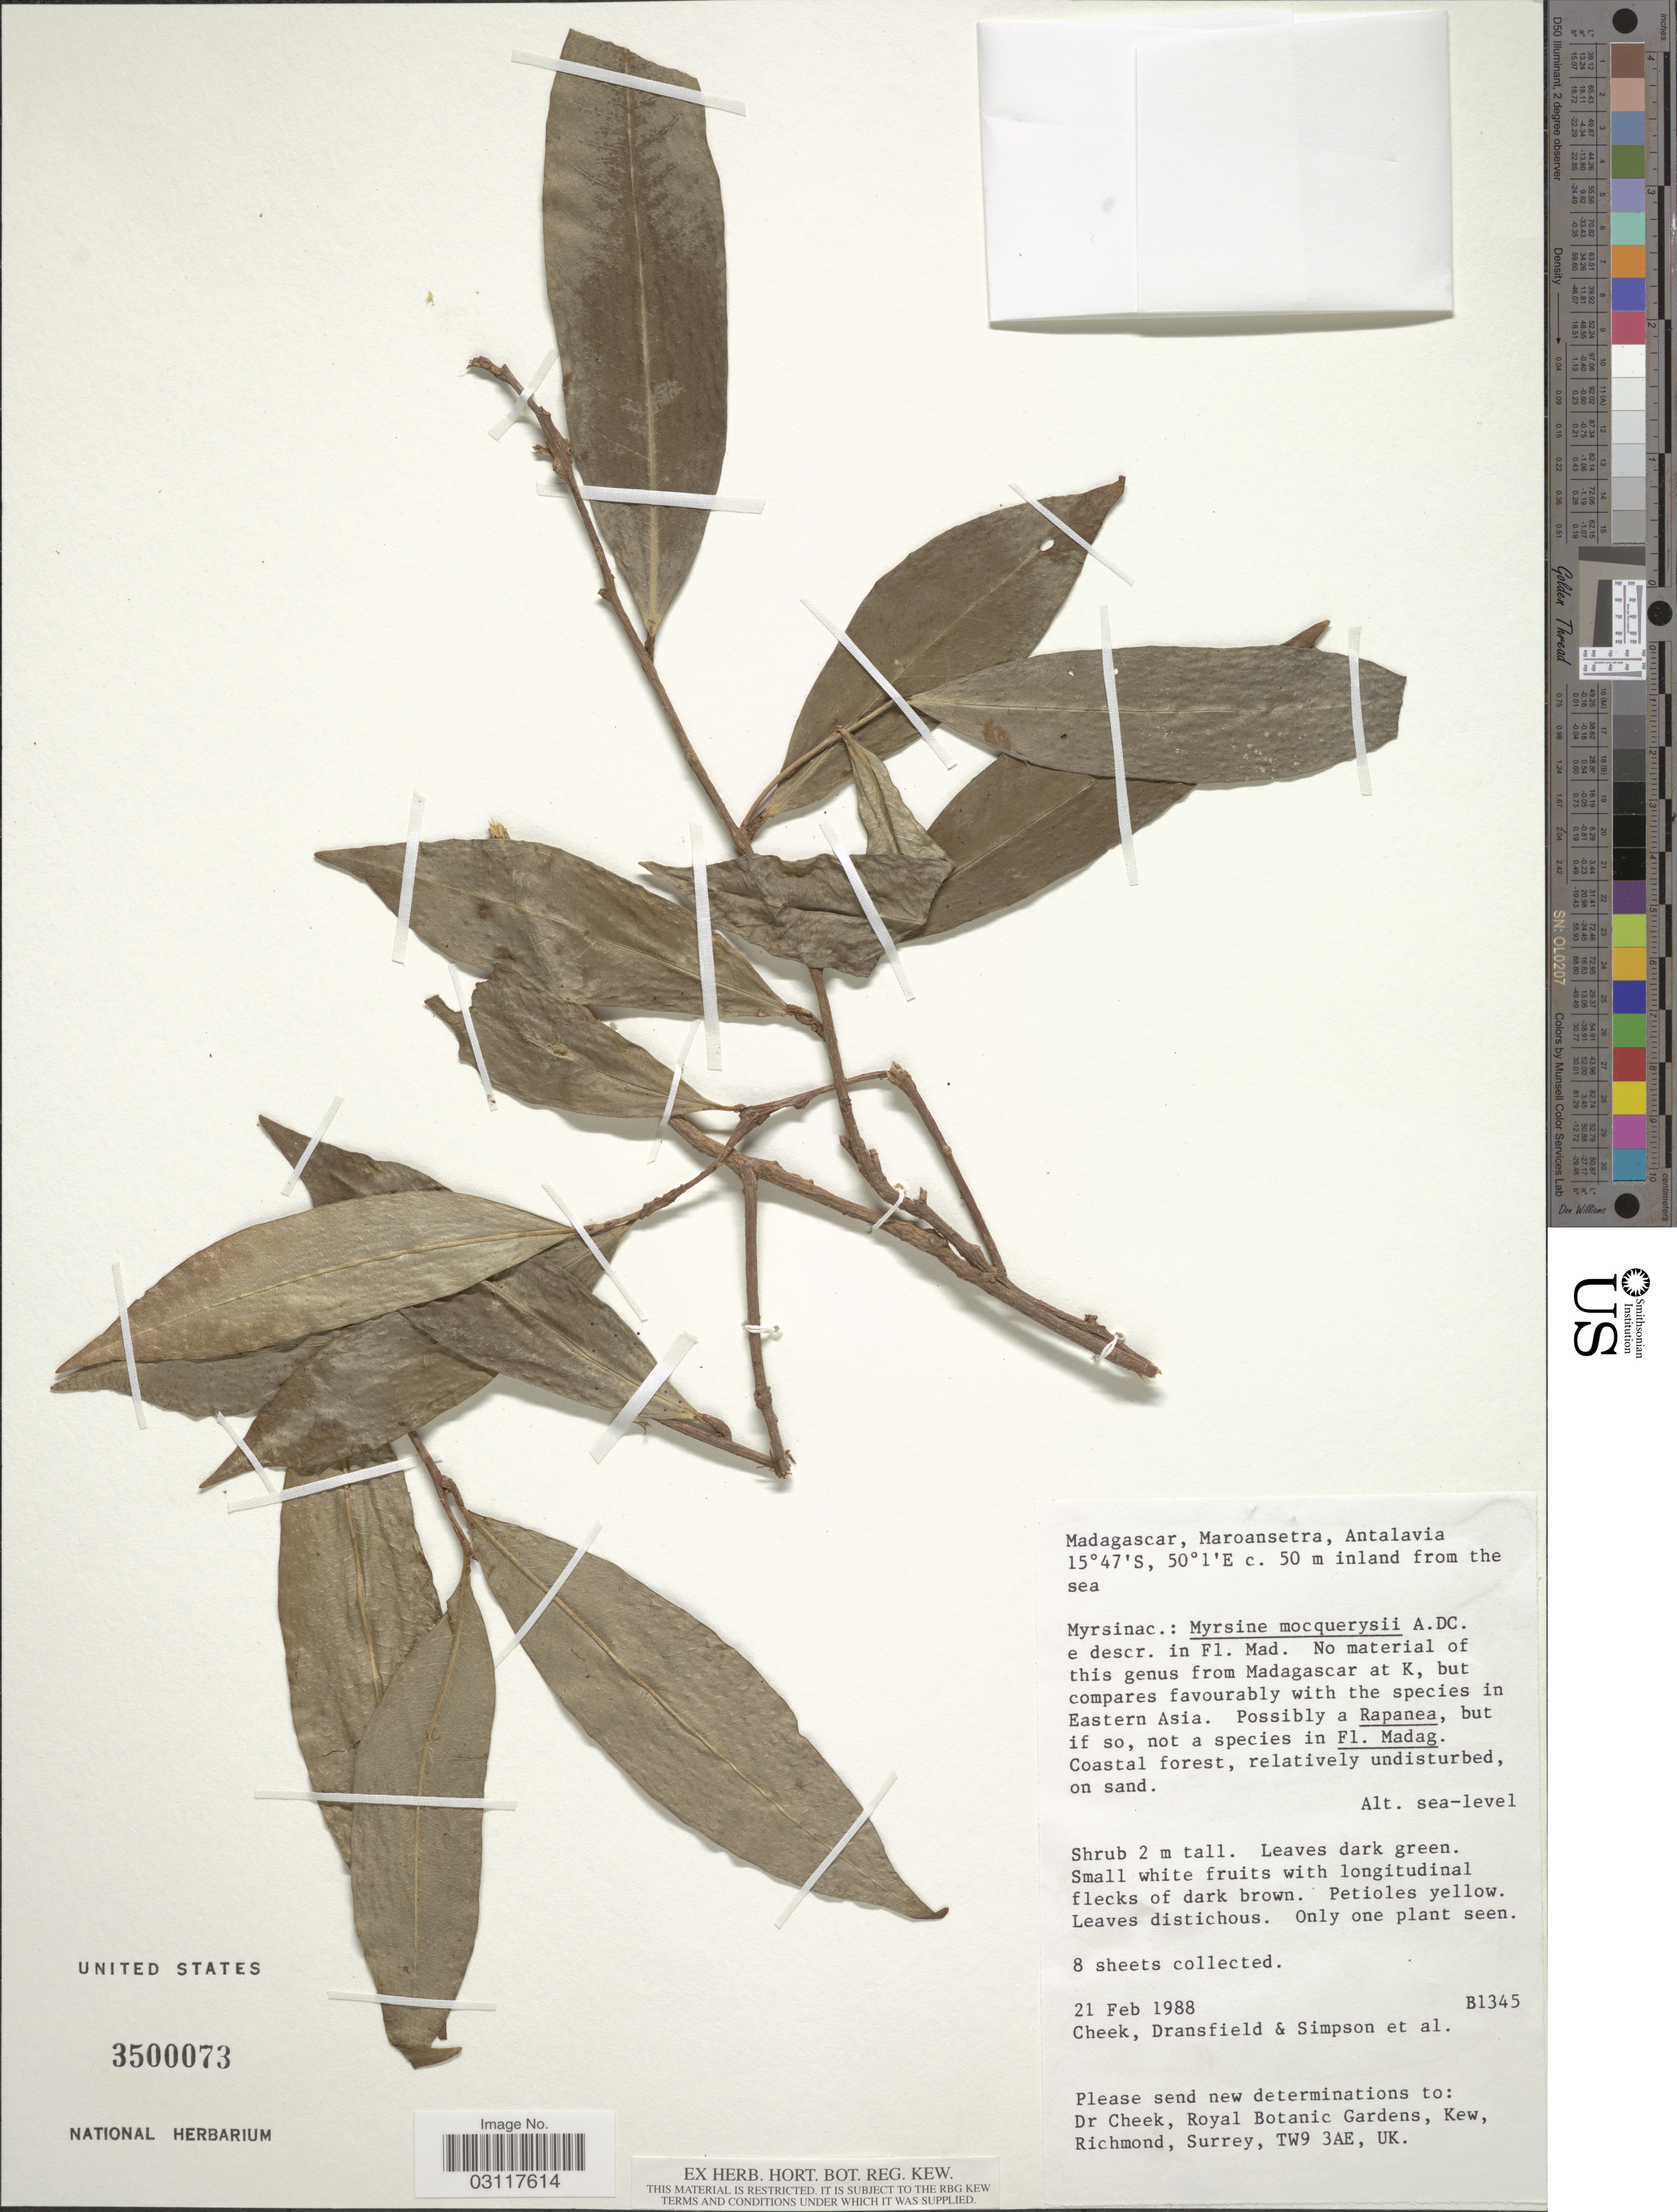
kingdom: Plantae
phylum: Tracheophyta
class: Magnoliopsida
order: Ericales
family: Primulaceae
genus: Myrsine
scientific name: Myrsine mocquerysii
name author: Aug. DC.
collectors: -. Cheek, Dransfield, Simpson, -- & et al.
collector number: B1345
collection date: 1988-02-21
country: Madagascar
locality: Madagascar, Maroansetra, Antalavia.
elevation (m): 0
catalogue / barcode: US 3500073